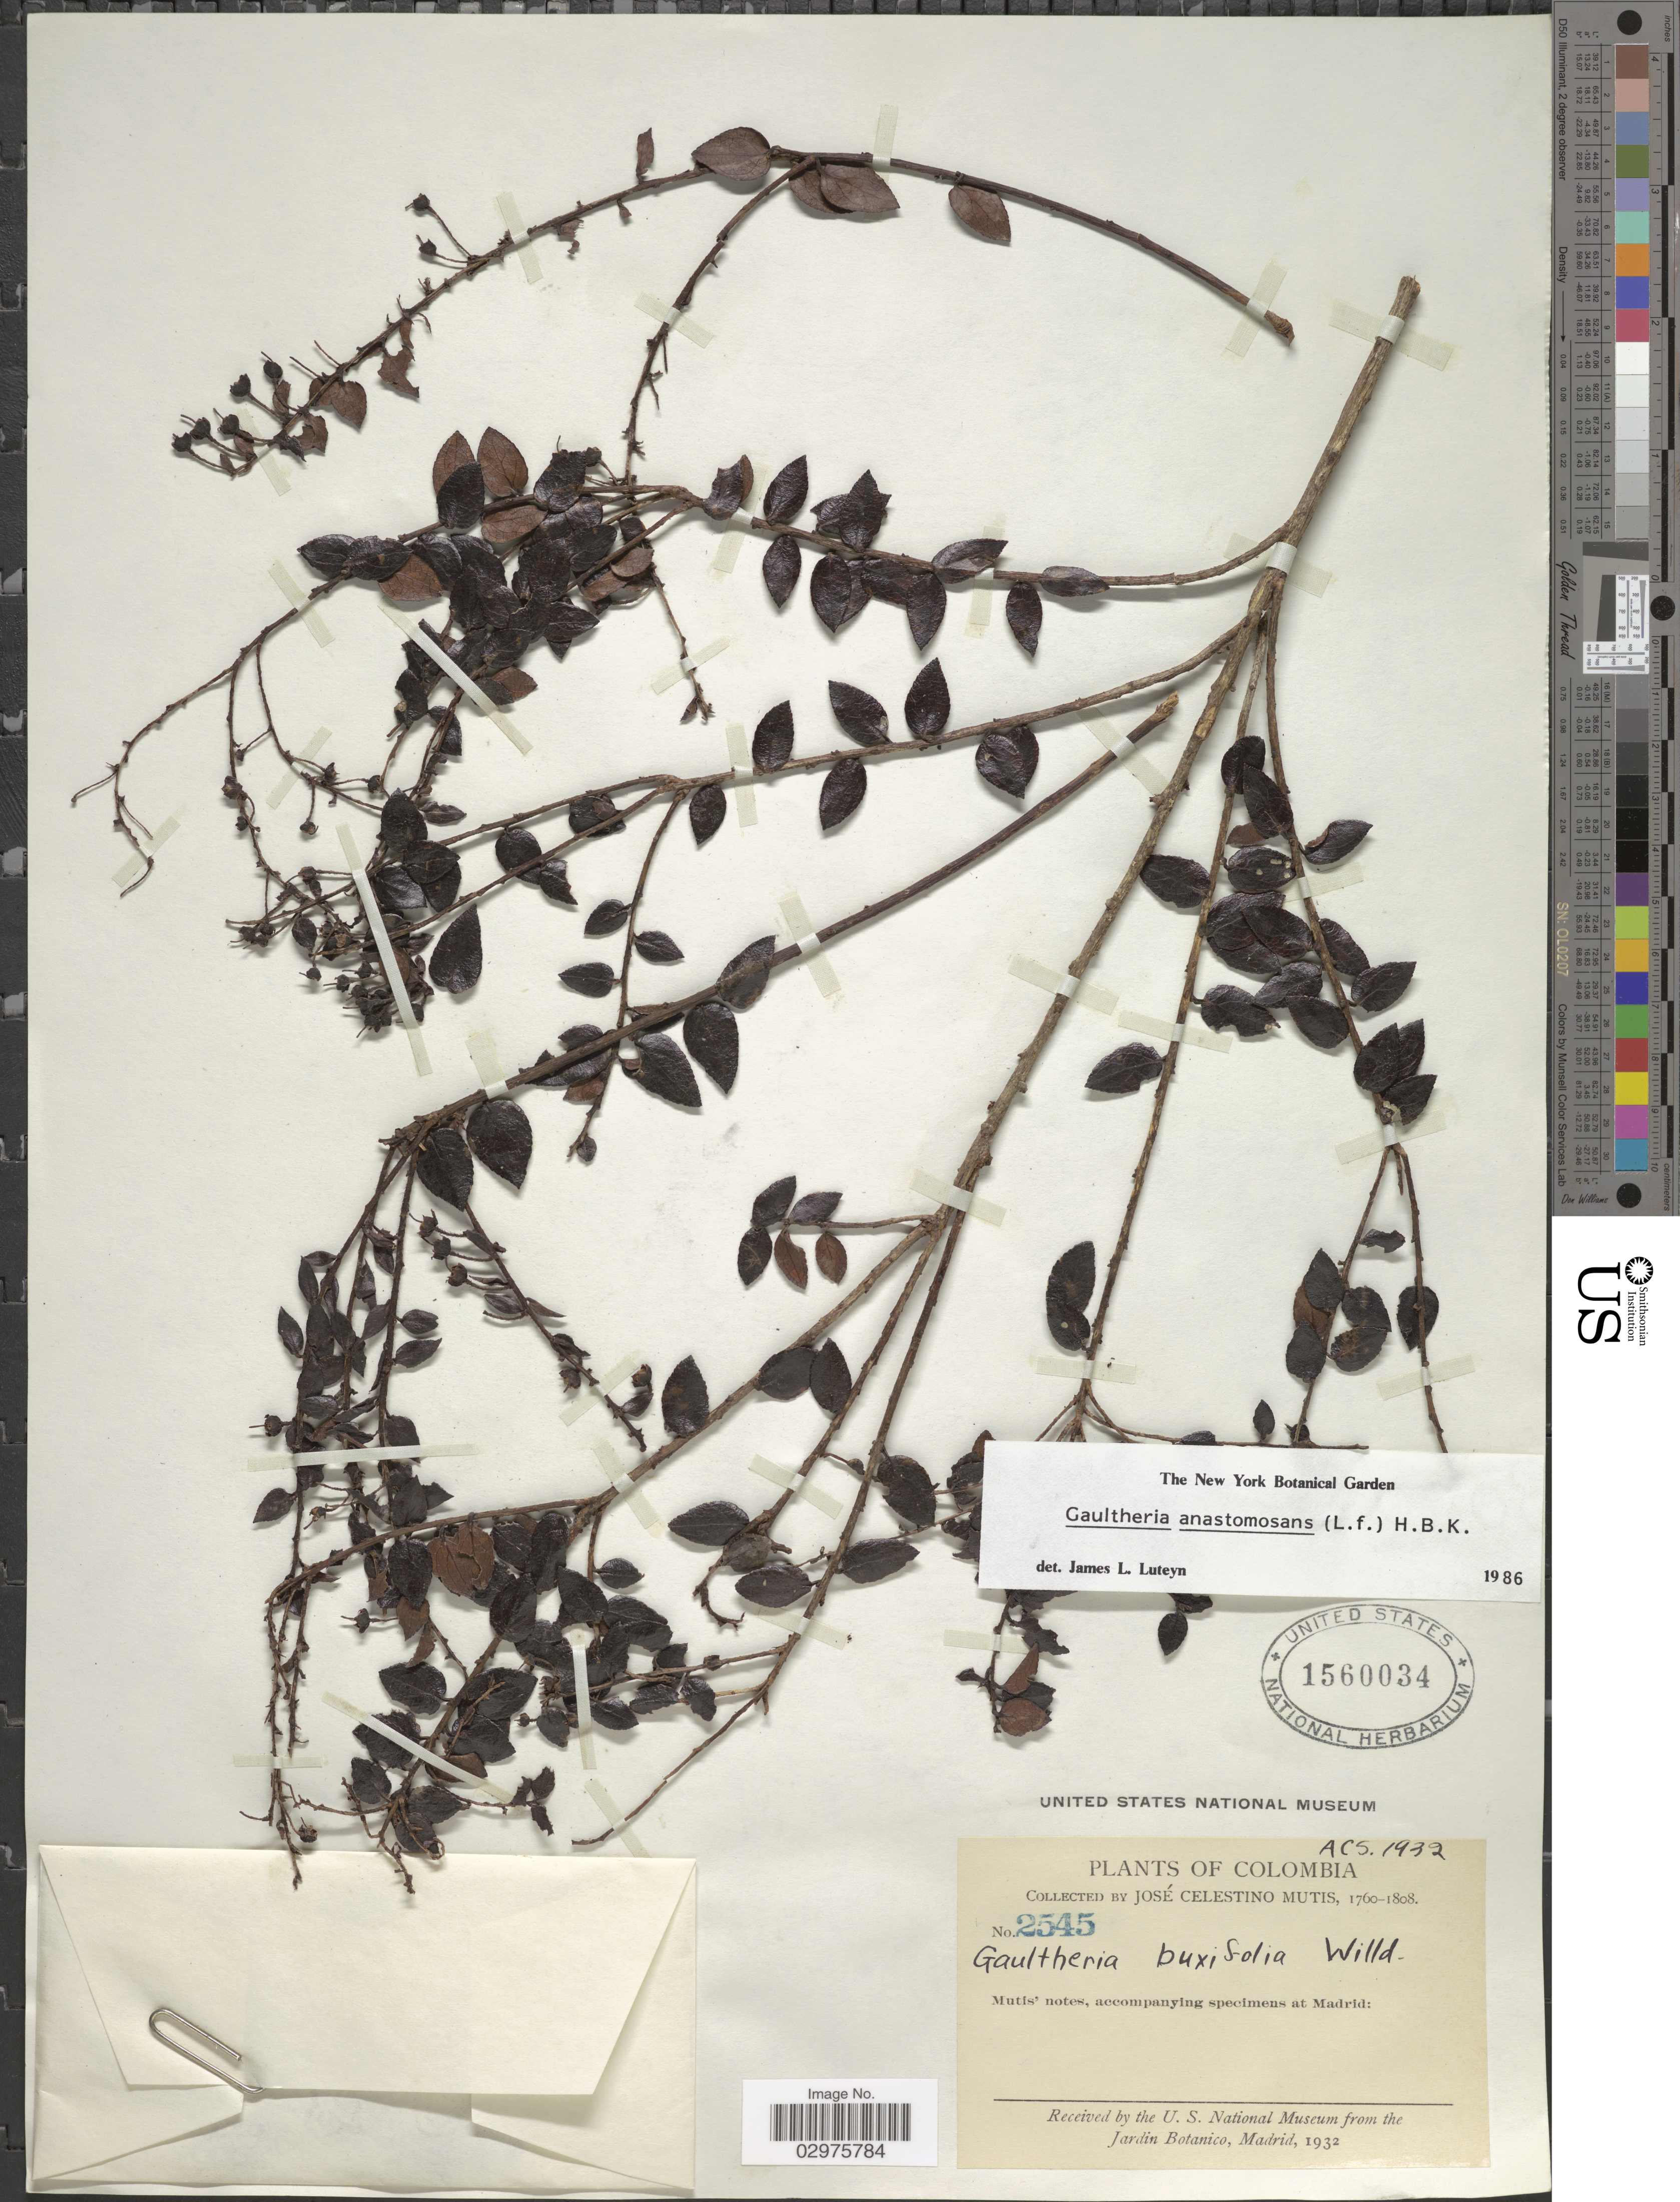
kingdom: Plantae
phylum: Tracheophyta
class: Magnoliopsida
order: Ericales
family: Ericaceae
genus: Gaultheria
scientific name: Gaultheria anastomosans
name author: (L. f.) Kunth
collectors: J. C. B. Mutis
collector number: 2545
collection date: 1760/1808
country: Colombia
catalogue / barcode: US 1560034